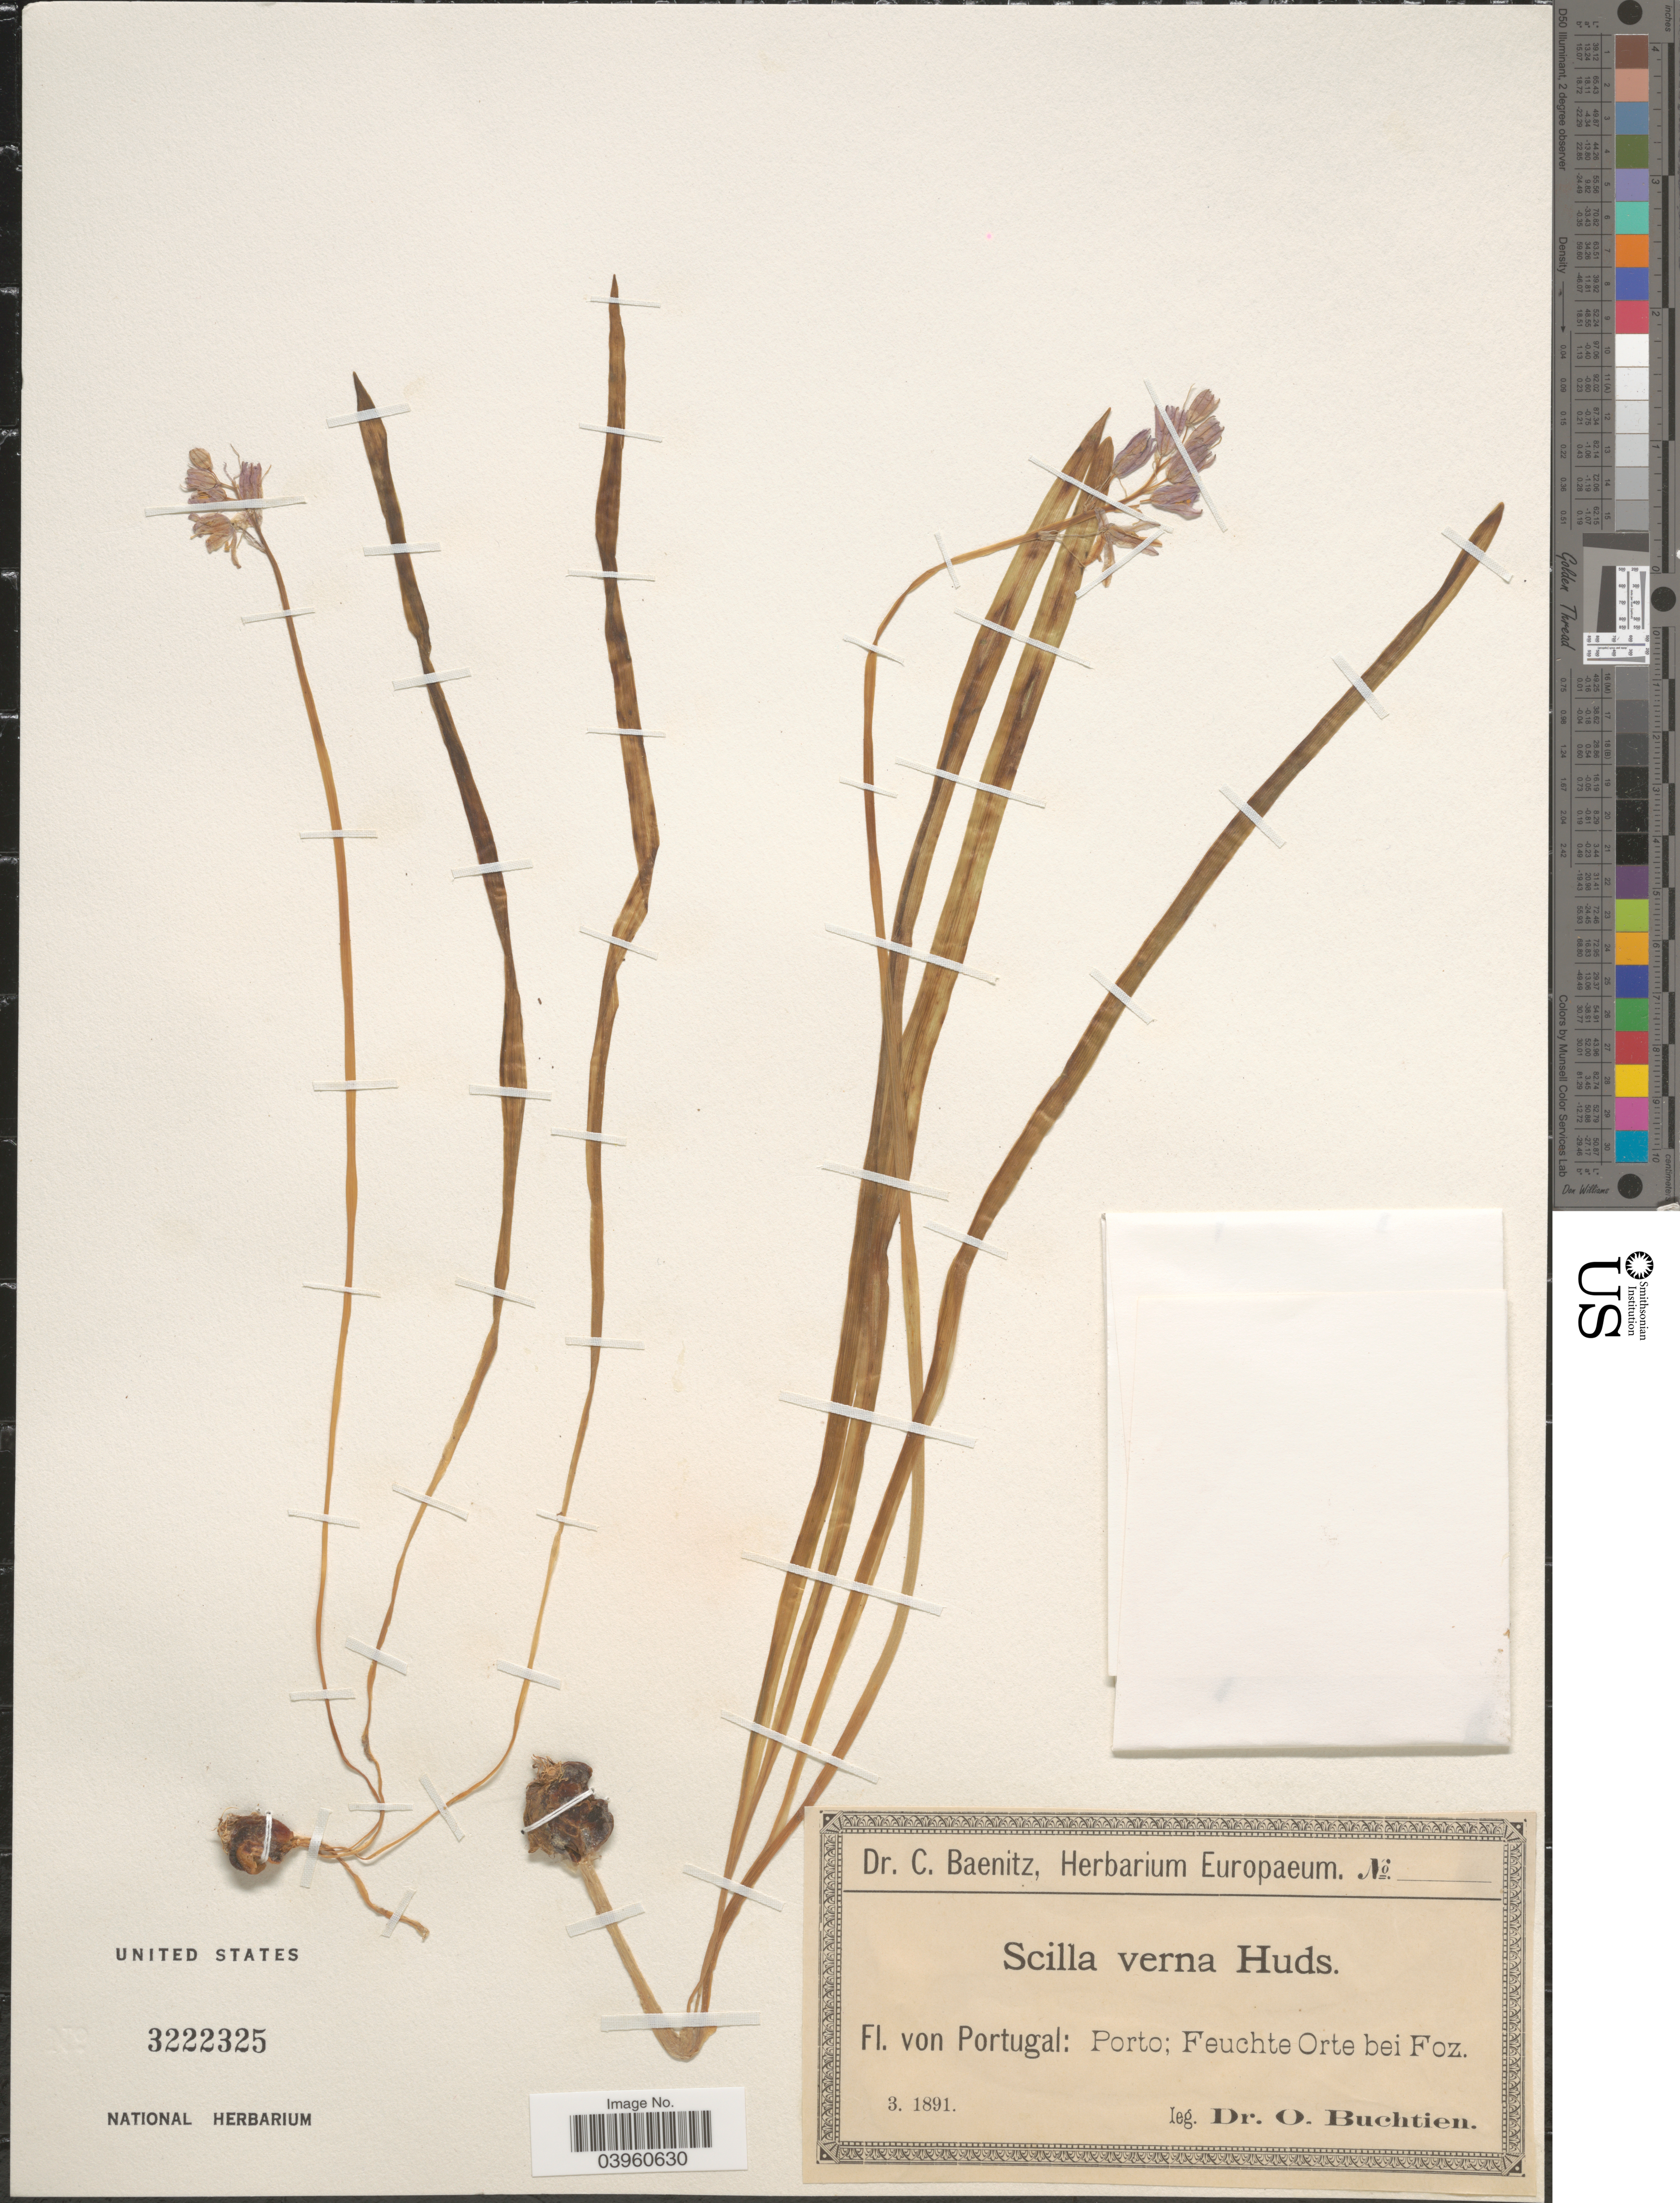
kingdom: Plantae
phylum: Tracheophyta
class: Liliopsida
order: Asparagales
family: Asparagaceae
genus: Scilla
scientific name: Scilla umbellata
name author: Ramond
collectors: O. Buchtien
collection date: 1891-03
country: Portugal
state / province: Porto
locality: Feuchte Orte bei Foz.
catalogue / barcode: US 3222325